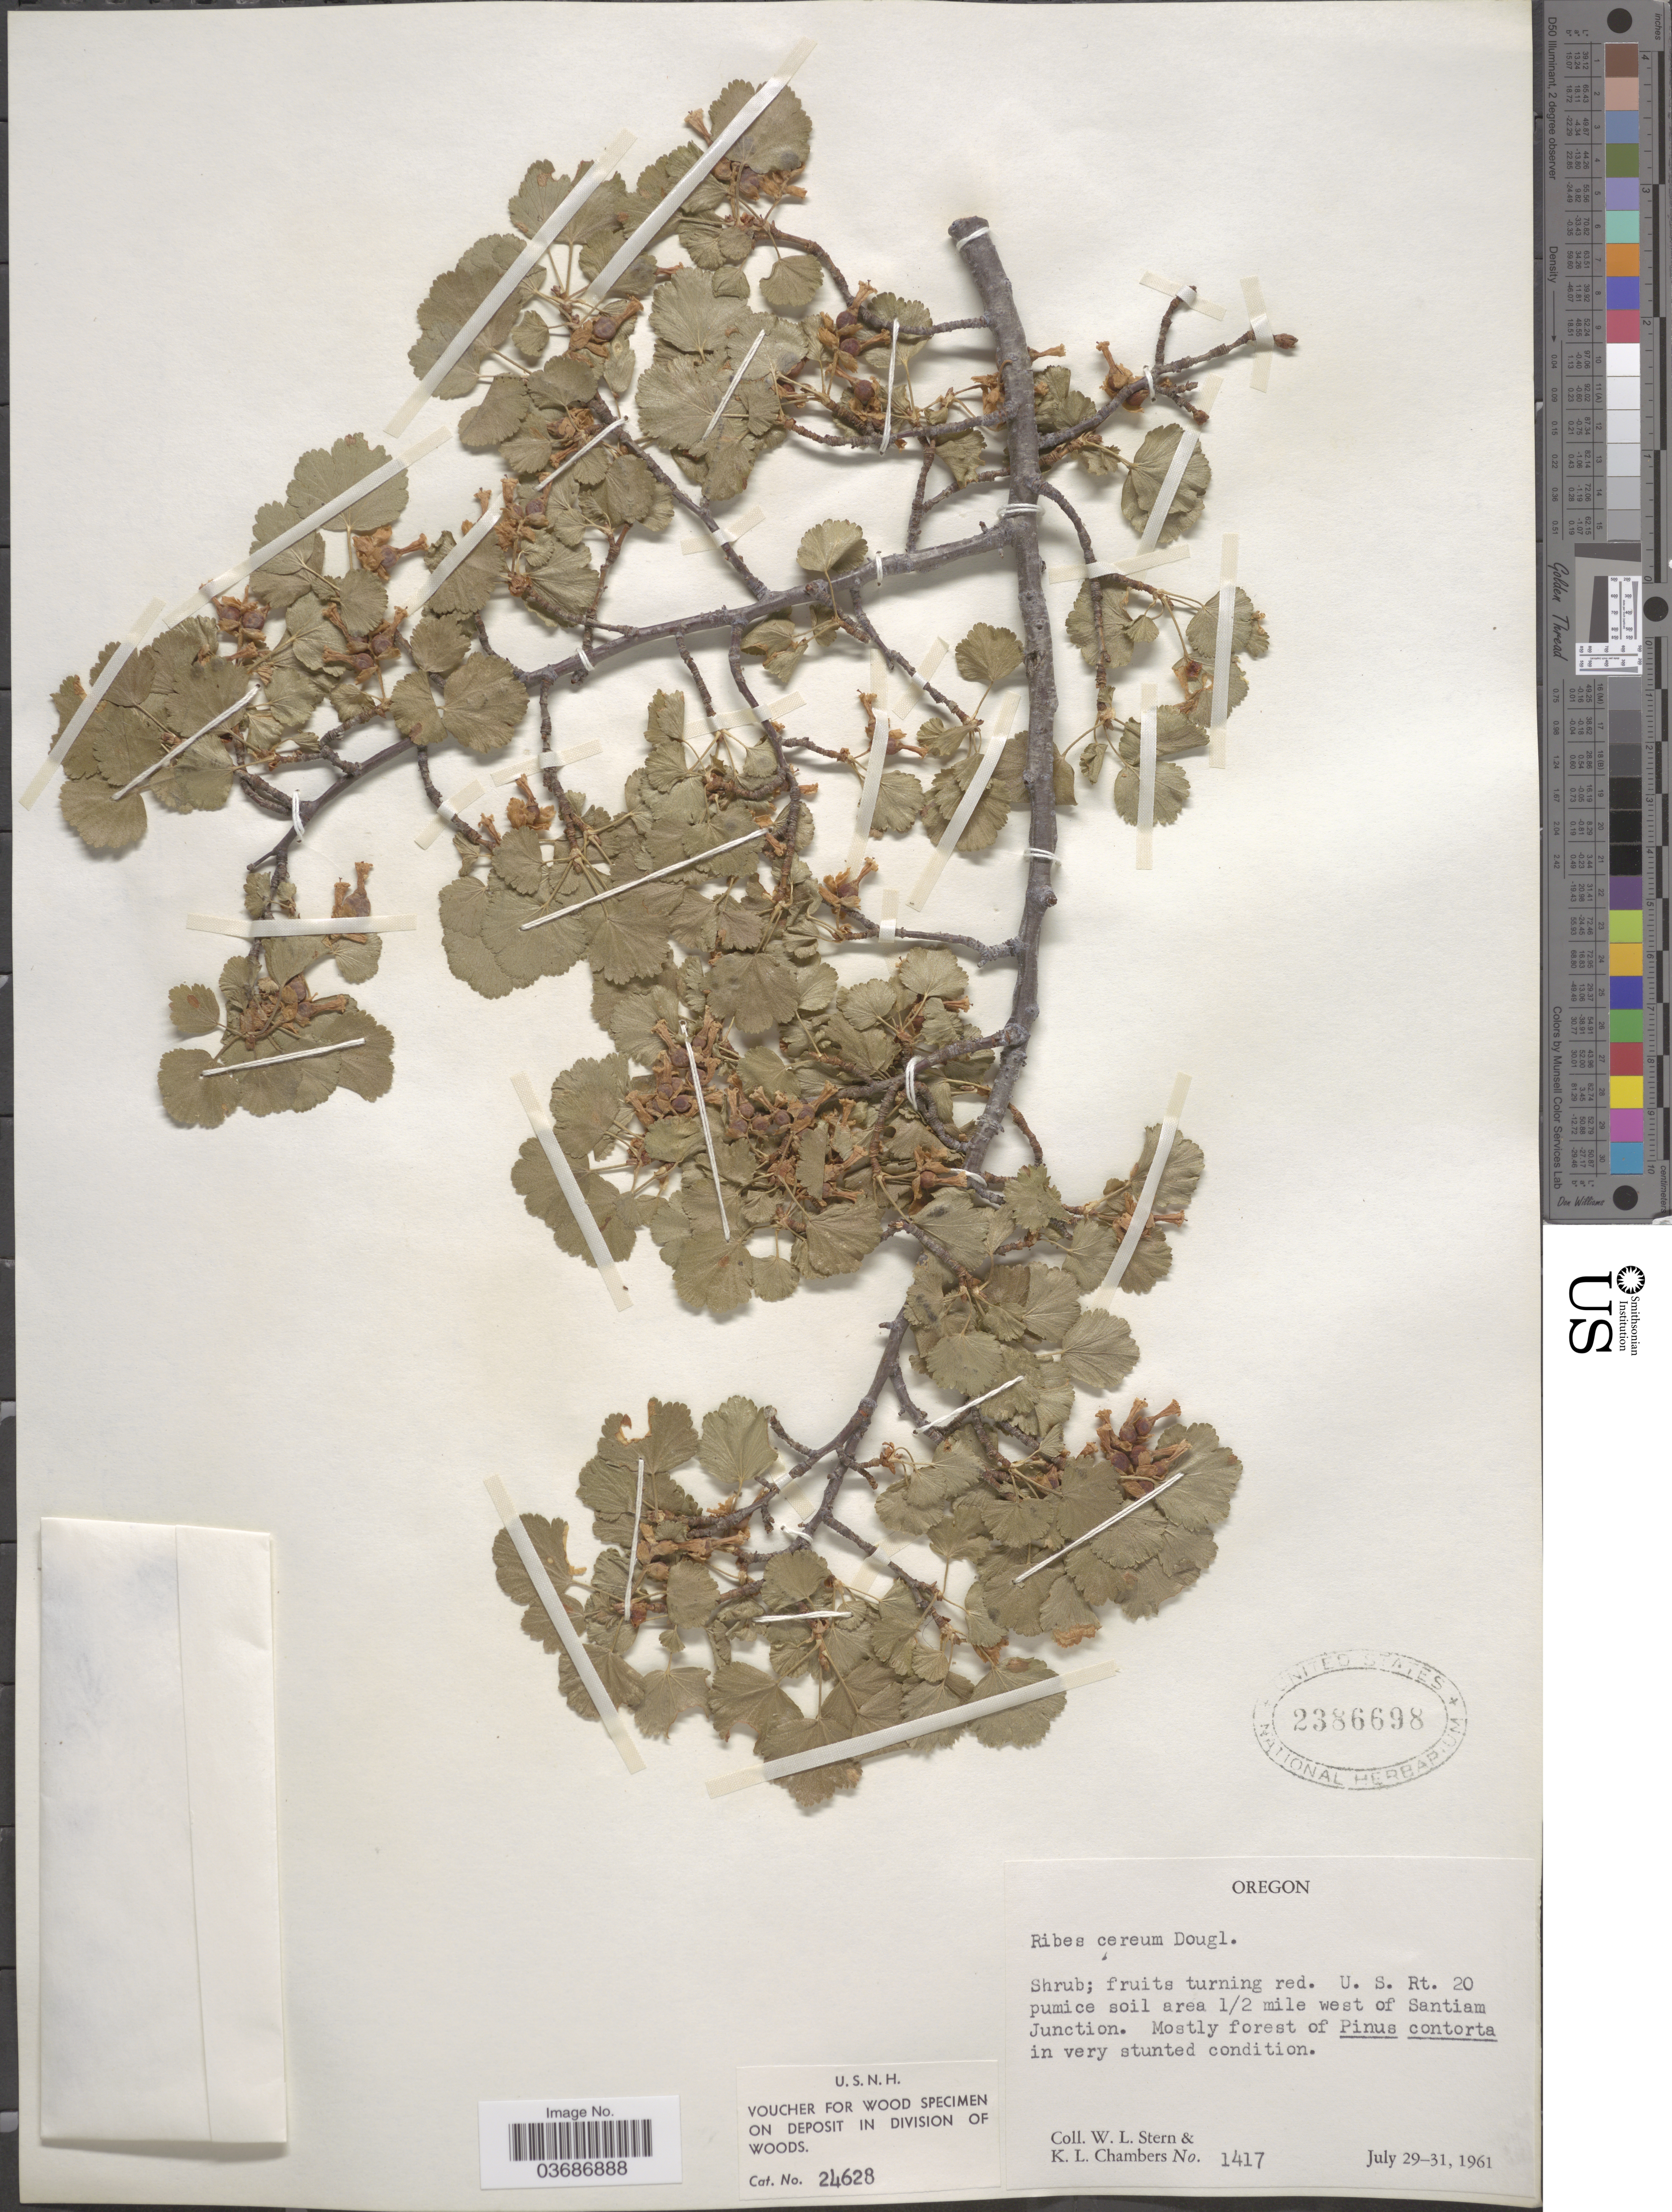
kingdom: Plantae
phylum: Tracheophyta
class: Magnoliopsida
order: Saxifragales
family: Grossulariaceae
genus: Ribes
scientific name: Ribes cereum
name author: Douglas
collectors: W. L. Stern & K. Chambers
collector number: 1417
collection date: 1961-07-29/1961-07-31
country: United States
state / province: Oregon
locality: U.S. Rt. 20 pumice soil area ½ mile west of Santiam Junction.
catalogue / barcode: US 2386698